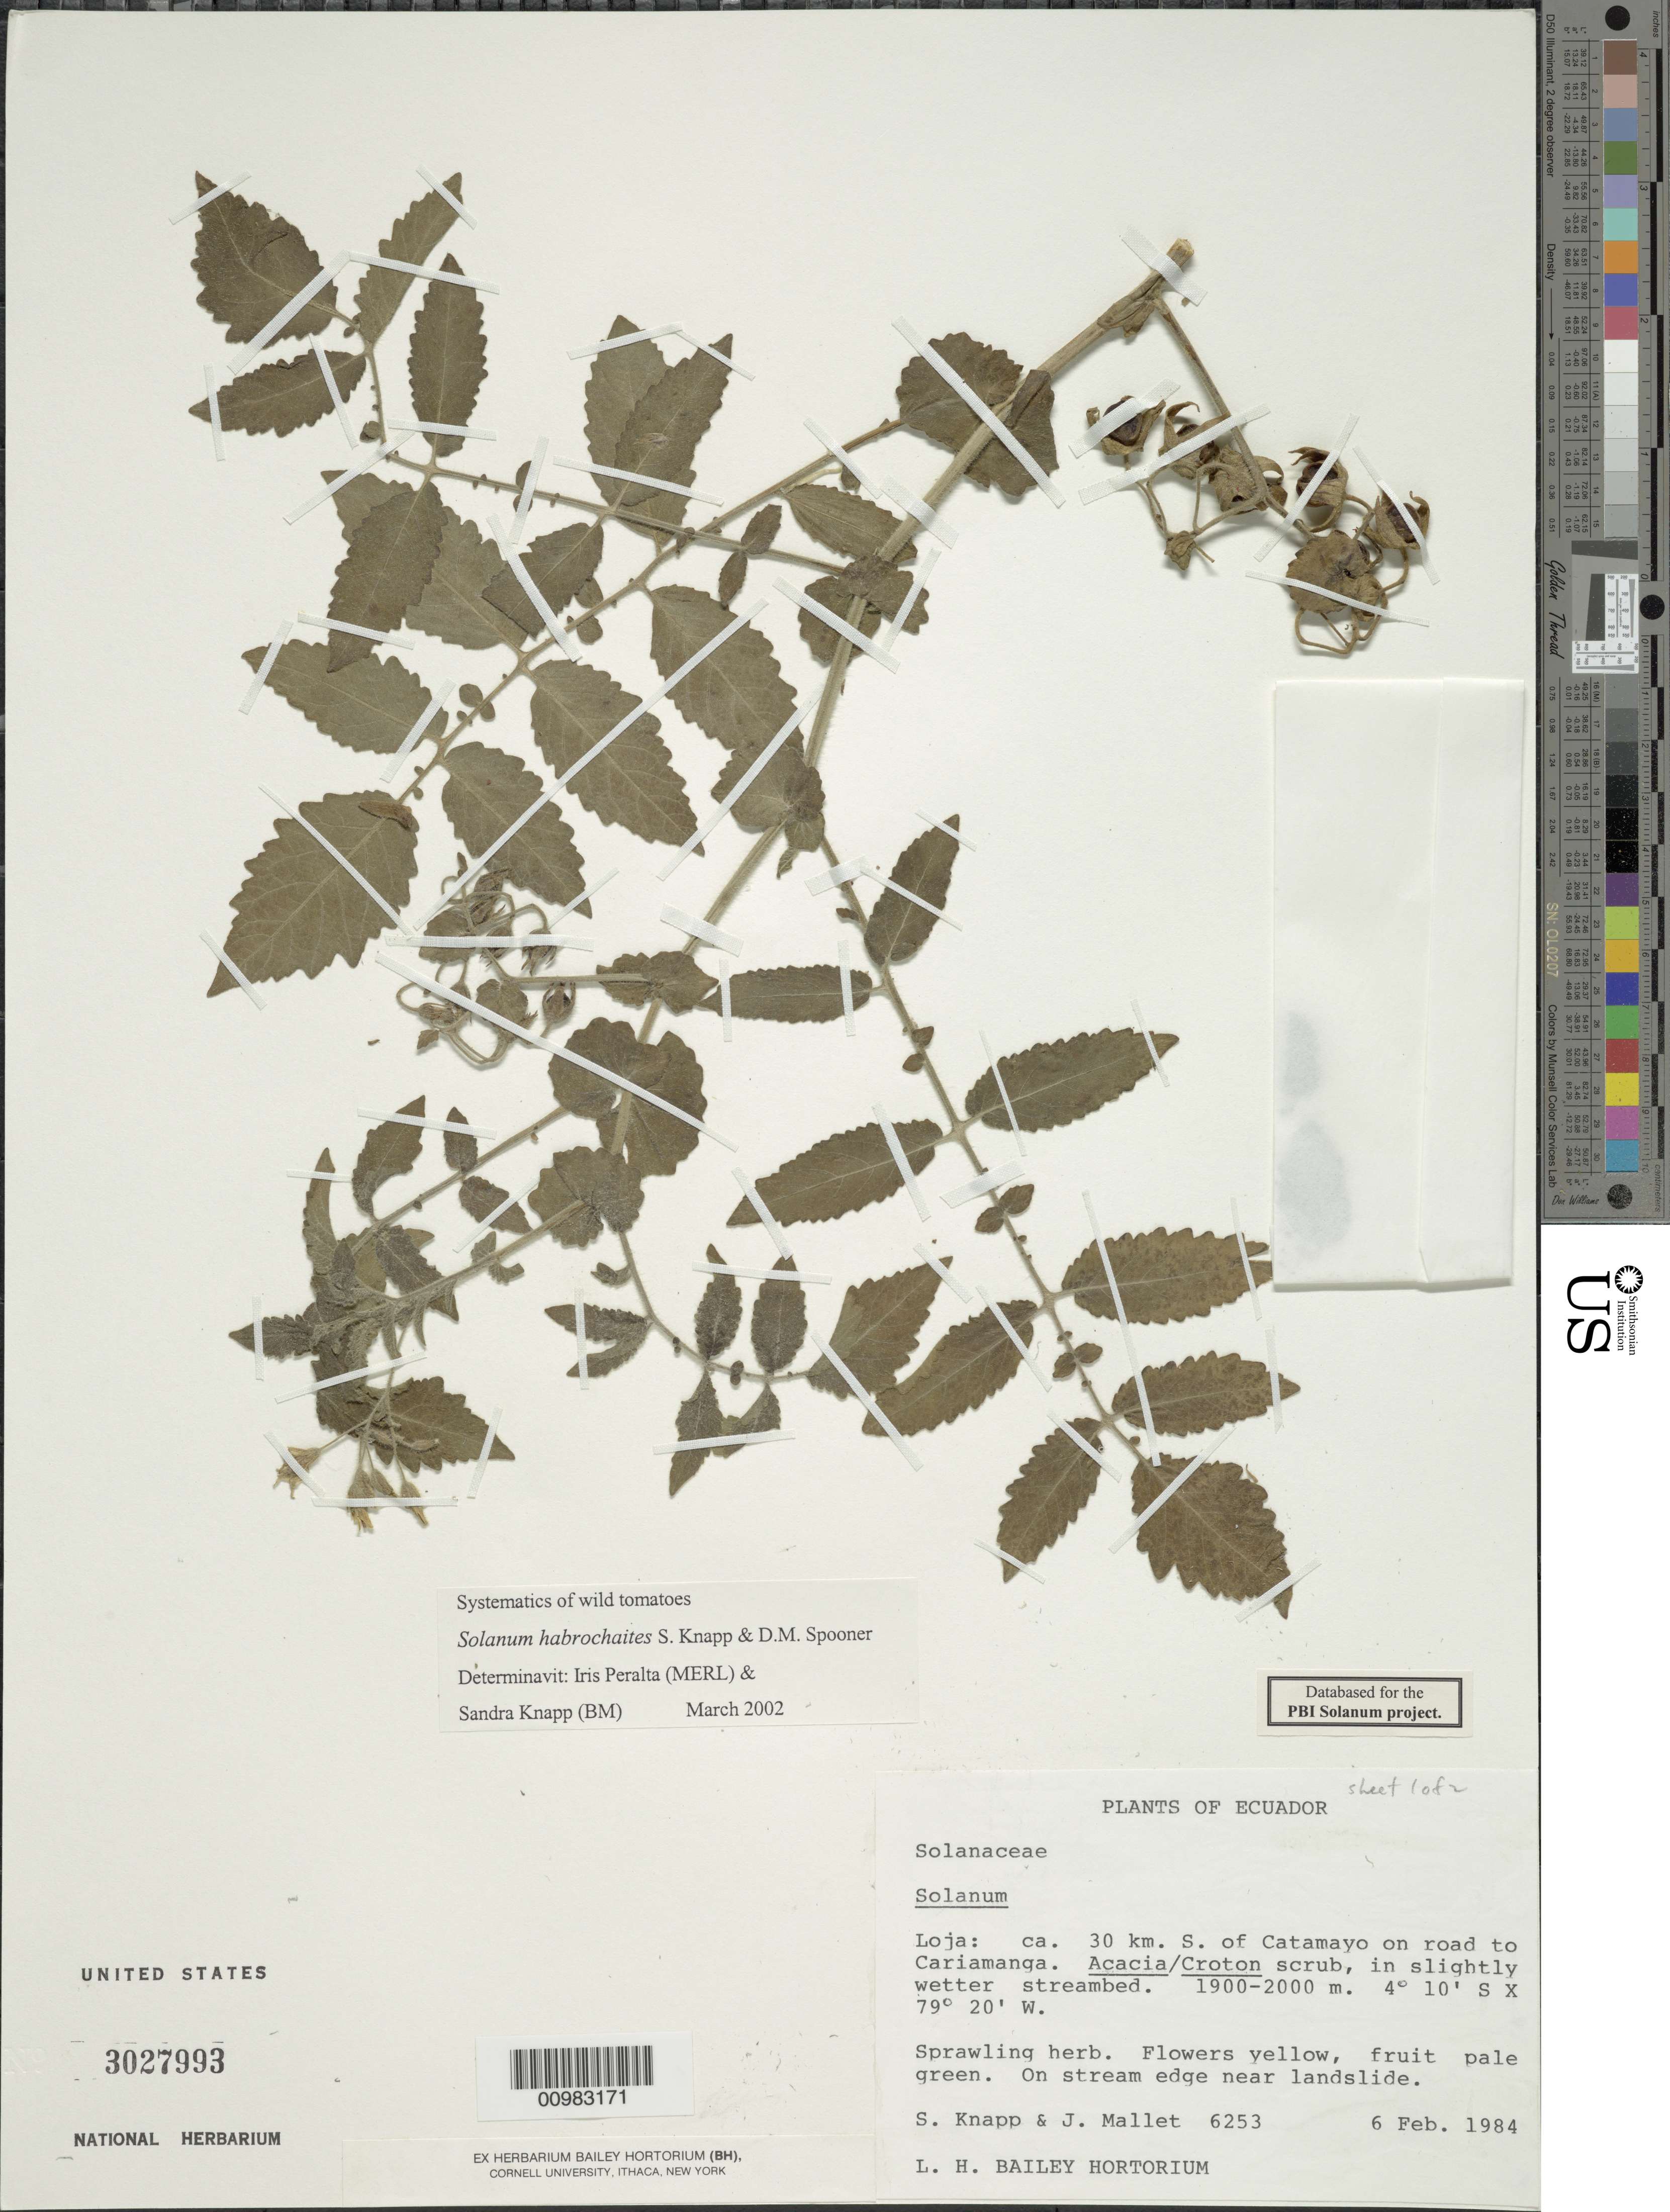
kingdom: Plantae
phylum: Tracheophyta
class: Magnoliopsida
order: Solanales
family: Solanaceae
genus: Solanum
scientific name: Solanum habrochaites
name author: S. Knapp & D.M. Spooner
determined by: Peralta, Iris E.; Knapp, S. D.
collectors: S. Knapp & J. Mallet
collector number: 6253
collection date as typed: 6 Feb 1984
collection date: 1984-02-06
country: Ecuador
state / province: Loja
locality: ca. 30 km S of Catamayo on road to Cariamanga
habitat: Acacia/Croton scrub, in slightly wetter streambed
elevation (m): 1900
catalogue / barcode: US 3027993